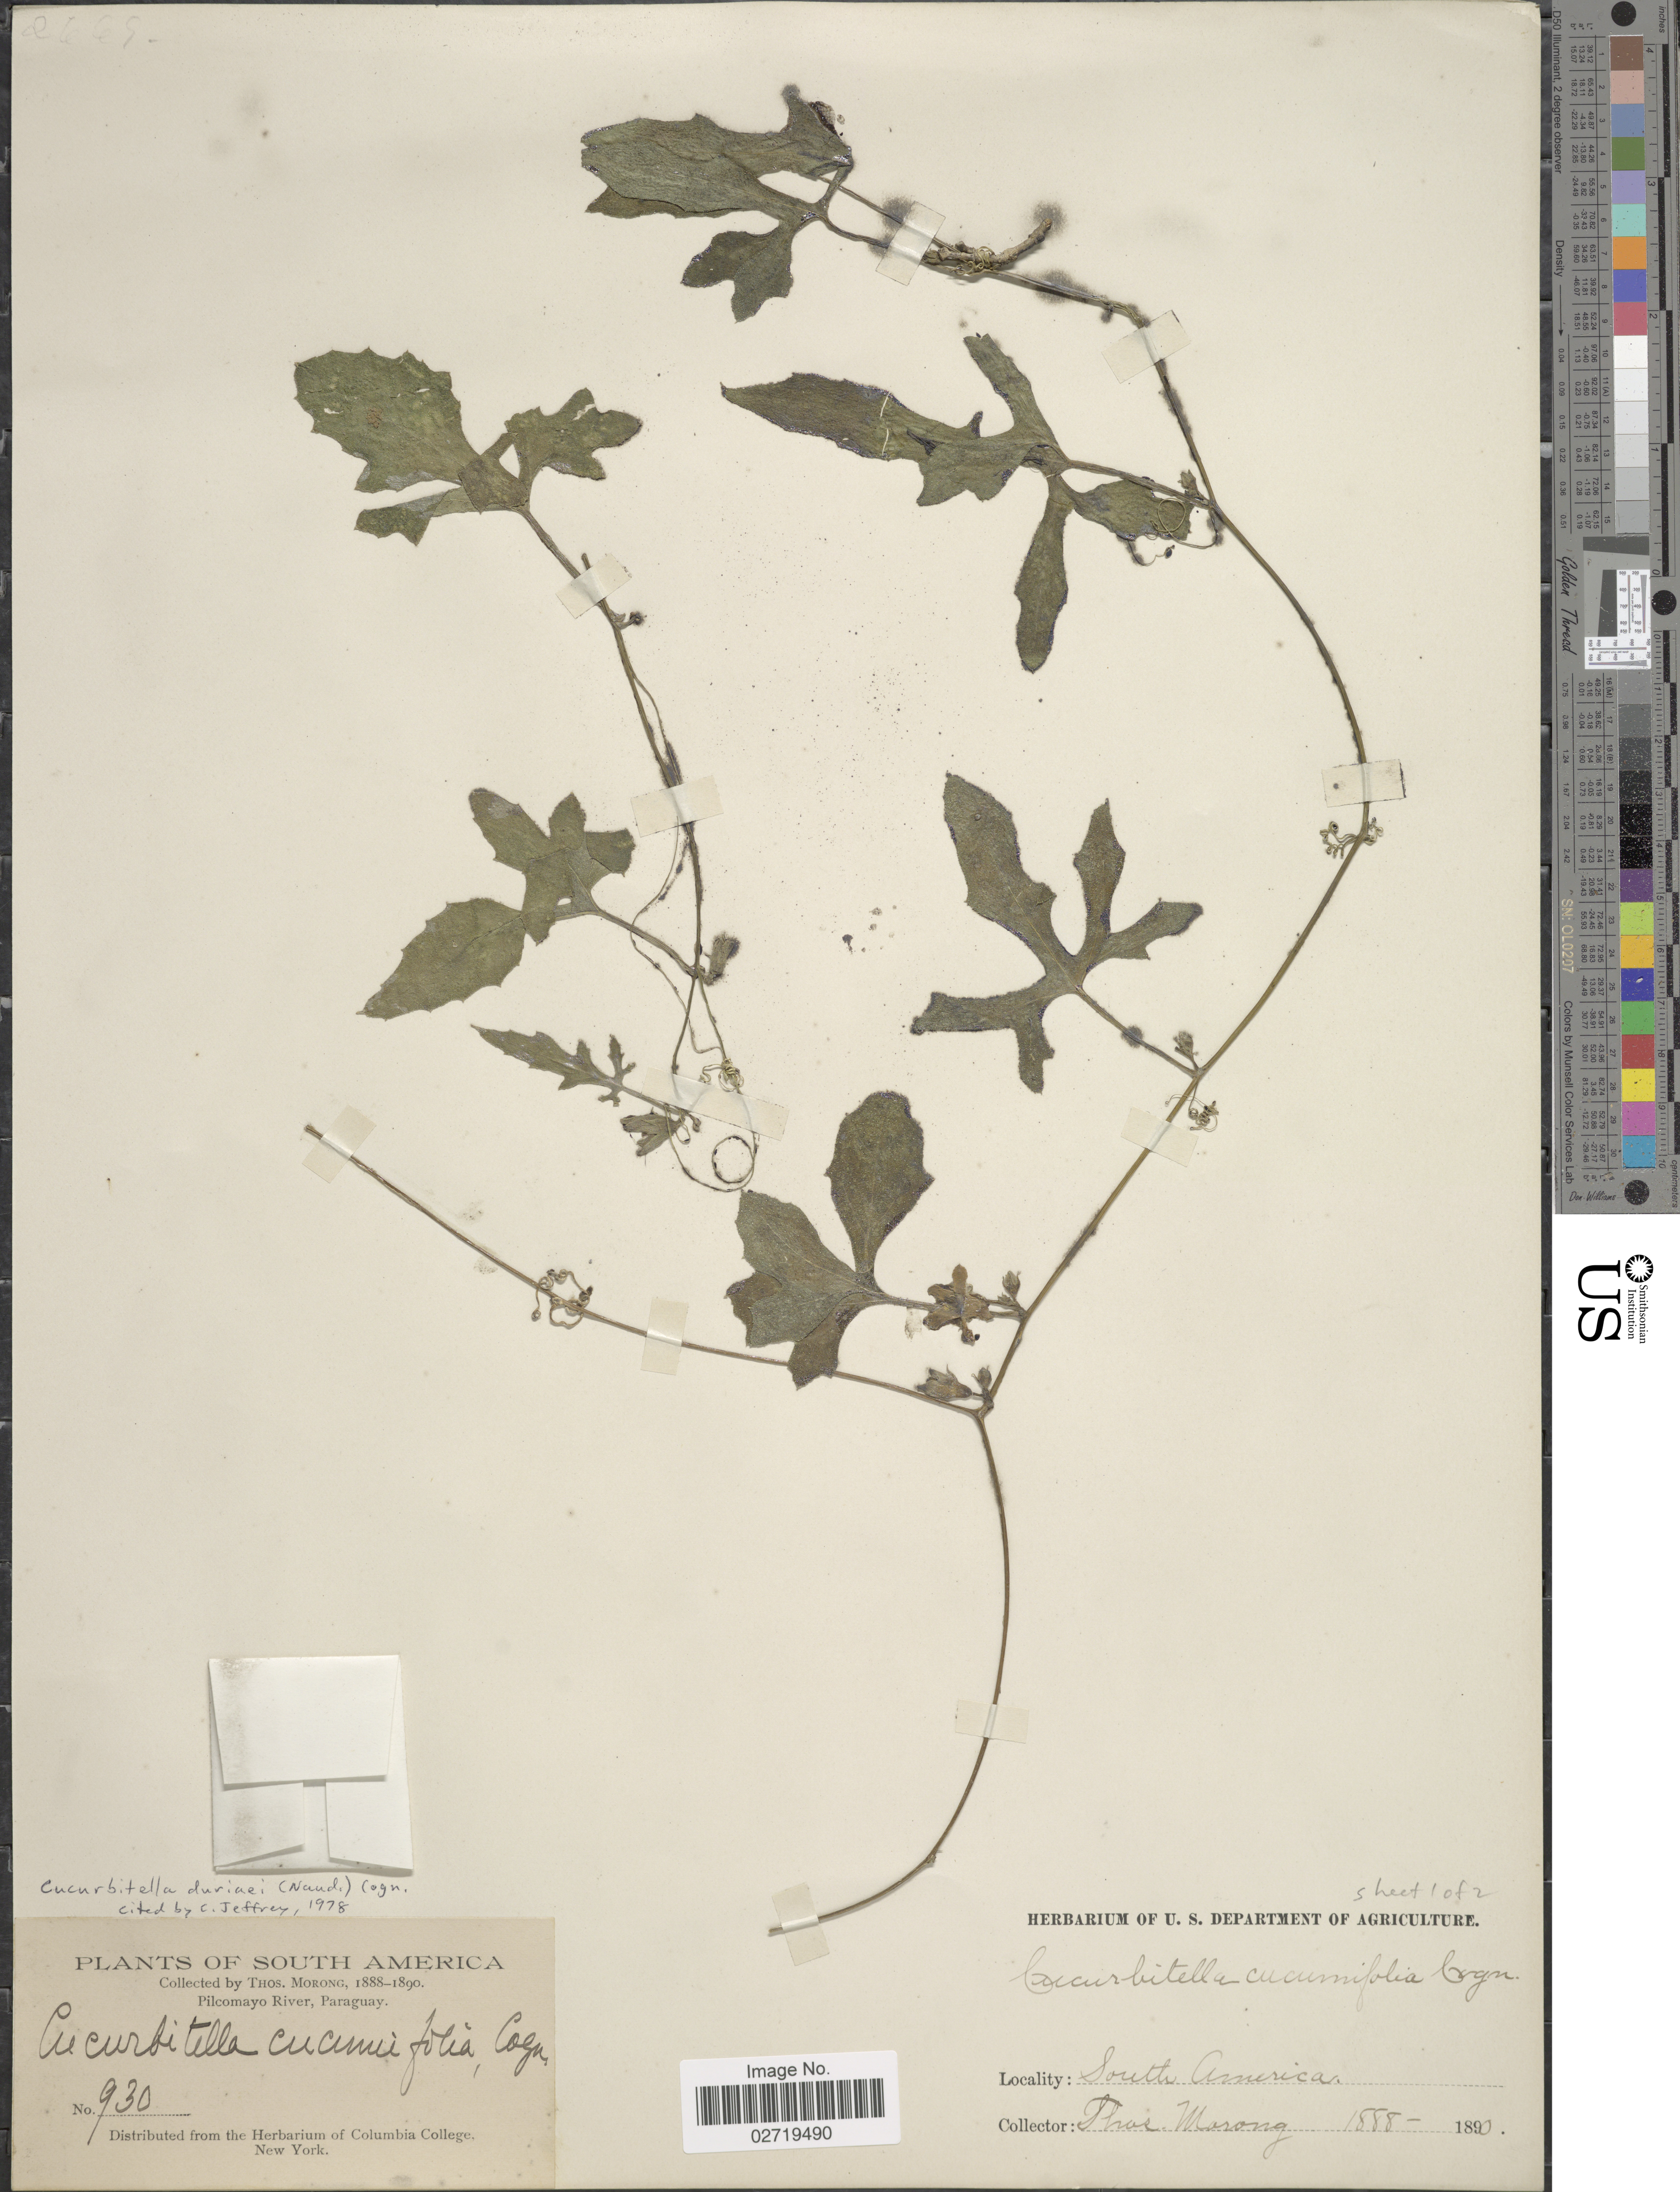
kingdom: Plantae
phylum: Tracheophyta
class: Magnoliopsida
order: Cucurbitales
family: Cucurbitaceae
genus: Cucurbitella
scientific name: Cucurbitella asperata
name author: (Gillies ex Hook. & Arn.) Walp.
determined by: Nee, Michael H.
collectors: ex herb. T. Morong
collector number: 930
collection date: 1888/1890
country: Paraguay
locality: Pilcomayo River